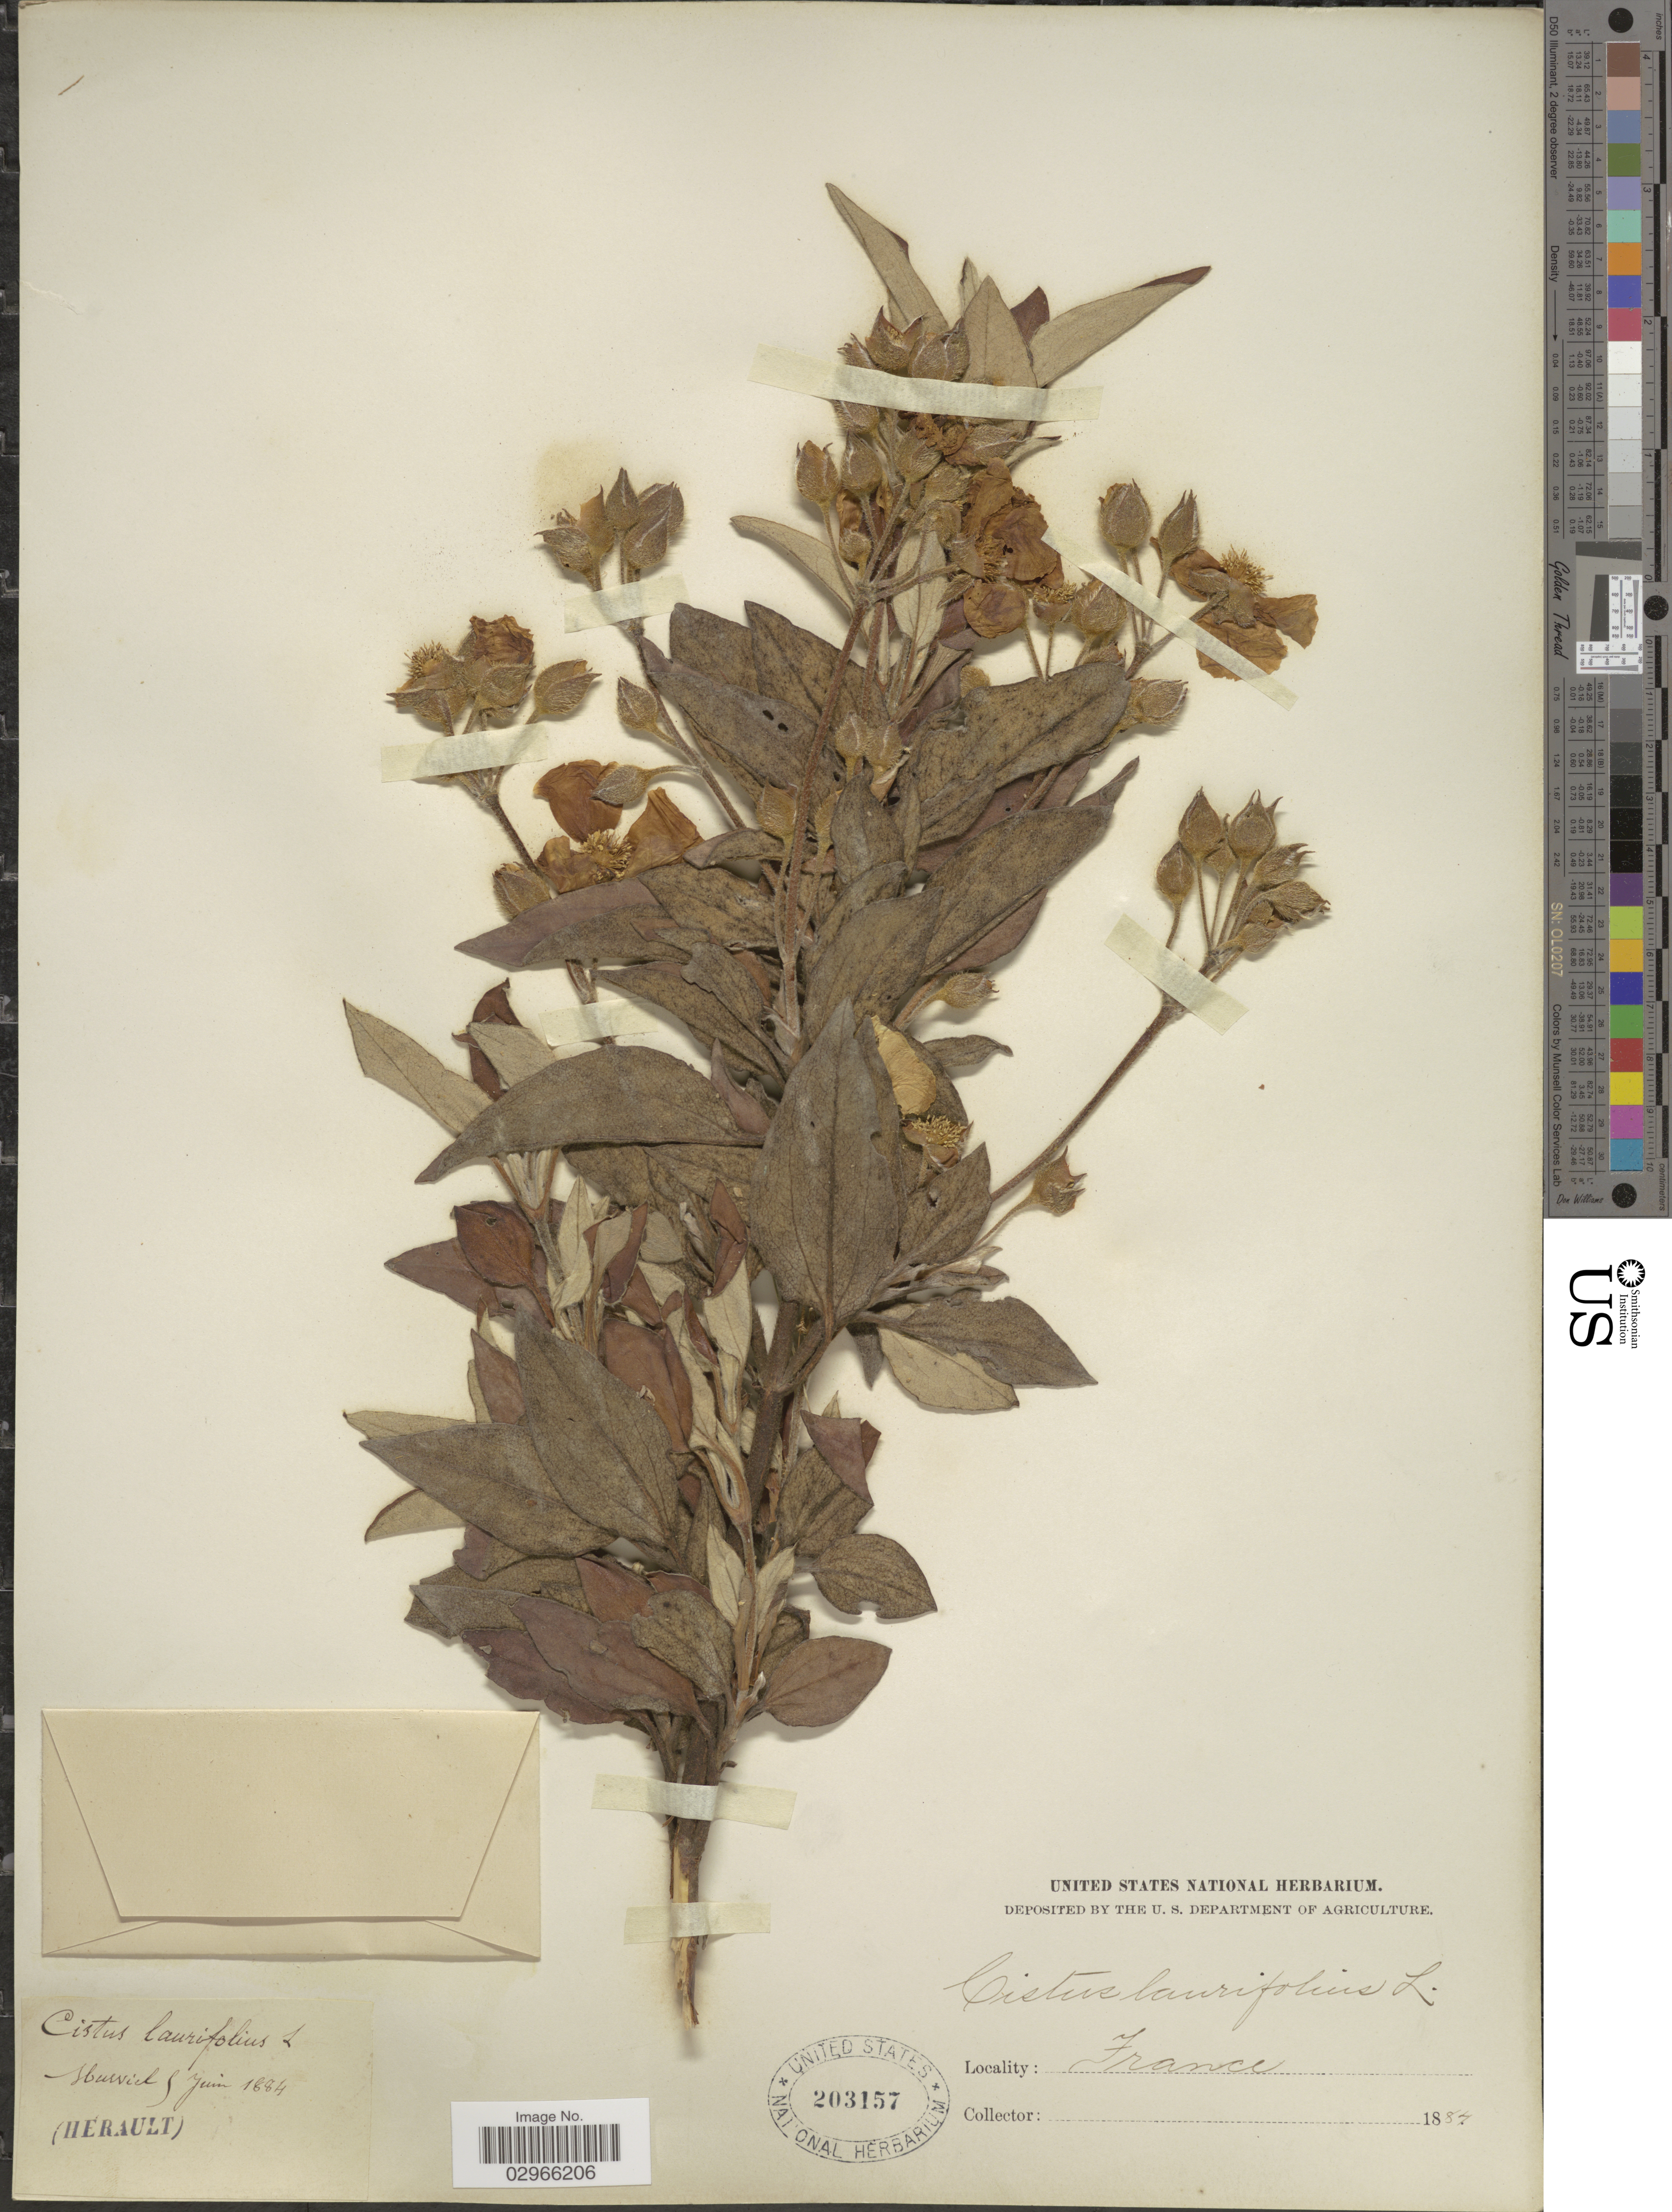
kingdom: Plantae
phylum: Tracheophyta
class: Magnoliopsida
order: Malvales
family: Cistaceae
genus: Cistus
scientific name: Cistus laurifolius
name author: L.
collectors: Hurvich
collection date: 1884-06-05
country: France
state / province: Occitanie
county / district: Hérault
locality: (Hérault).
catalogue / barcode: US 203157